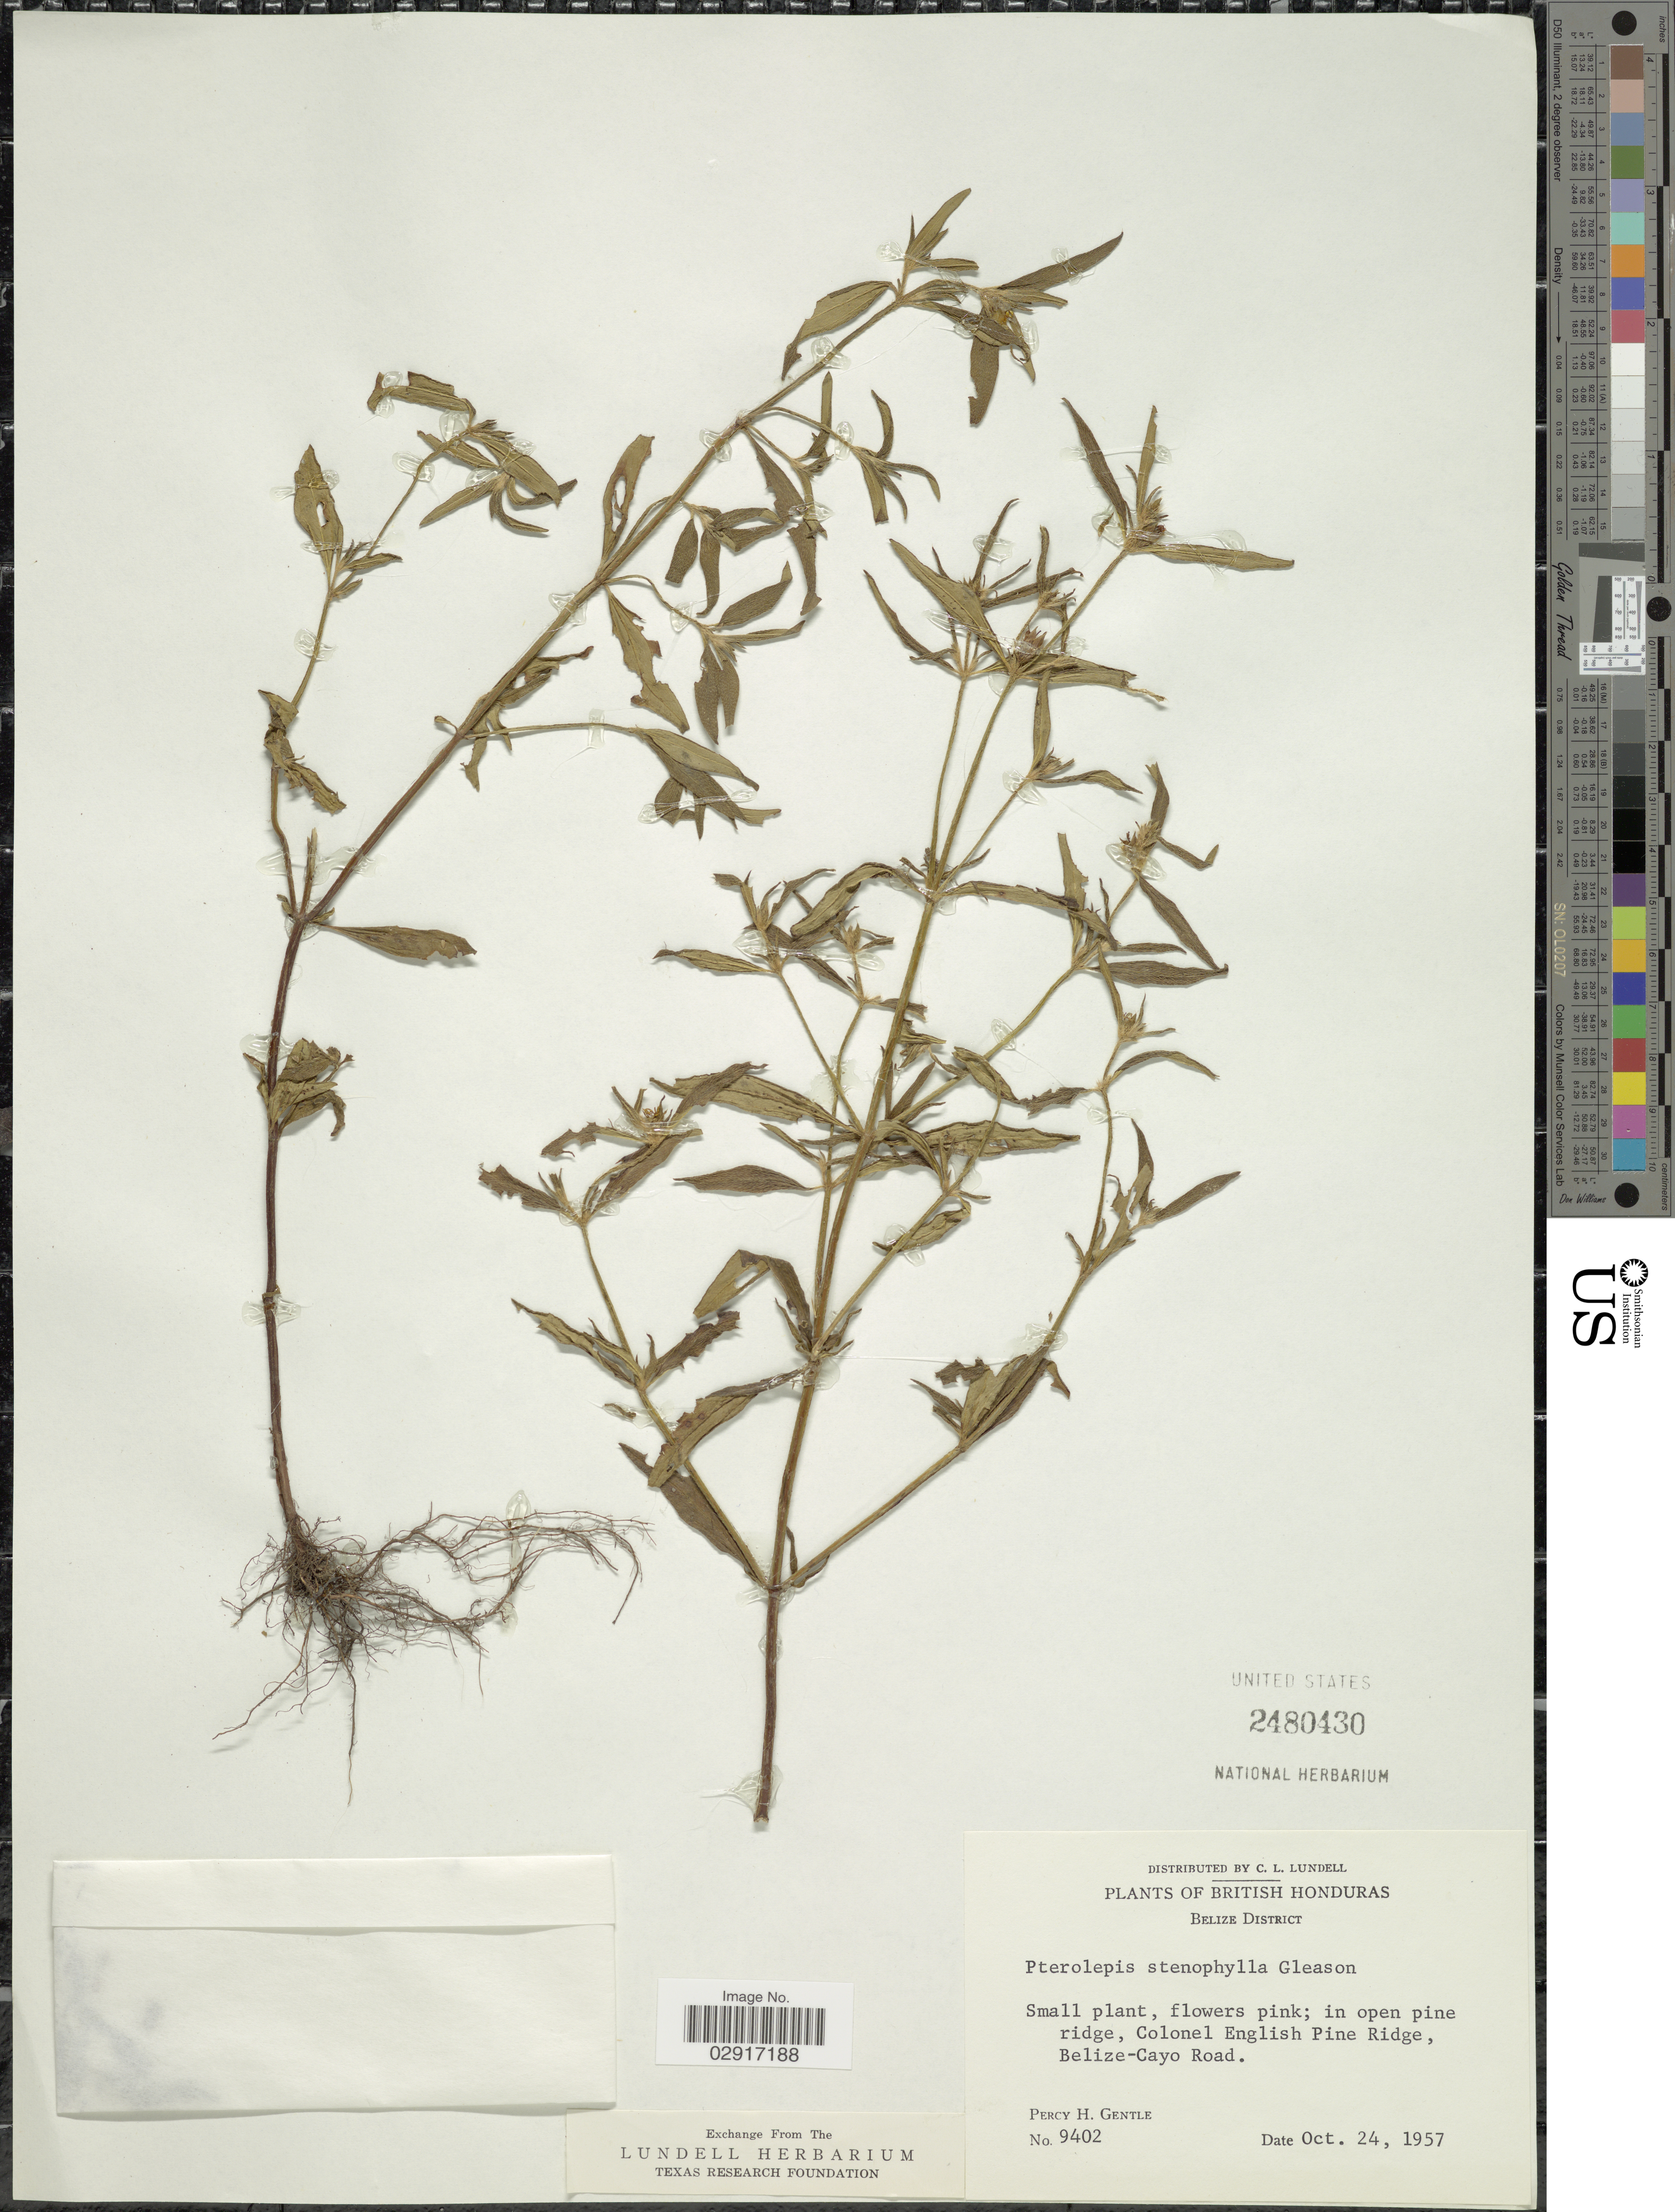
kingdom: Plantae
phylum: Tracheophyta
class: Magnoliopsida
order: Myrtales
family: Melastomataceae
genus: Pterolepis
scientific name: Pterolepis stenophylla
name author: Gleason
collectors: P. H. Gentle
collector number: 9402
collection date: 1957-10-24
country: Belize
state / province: Belize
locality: British Honduras. Belize District. Colonel English Pine Ridge, Belize-Cayo Road.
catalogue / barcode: US 2480430